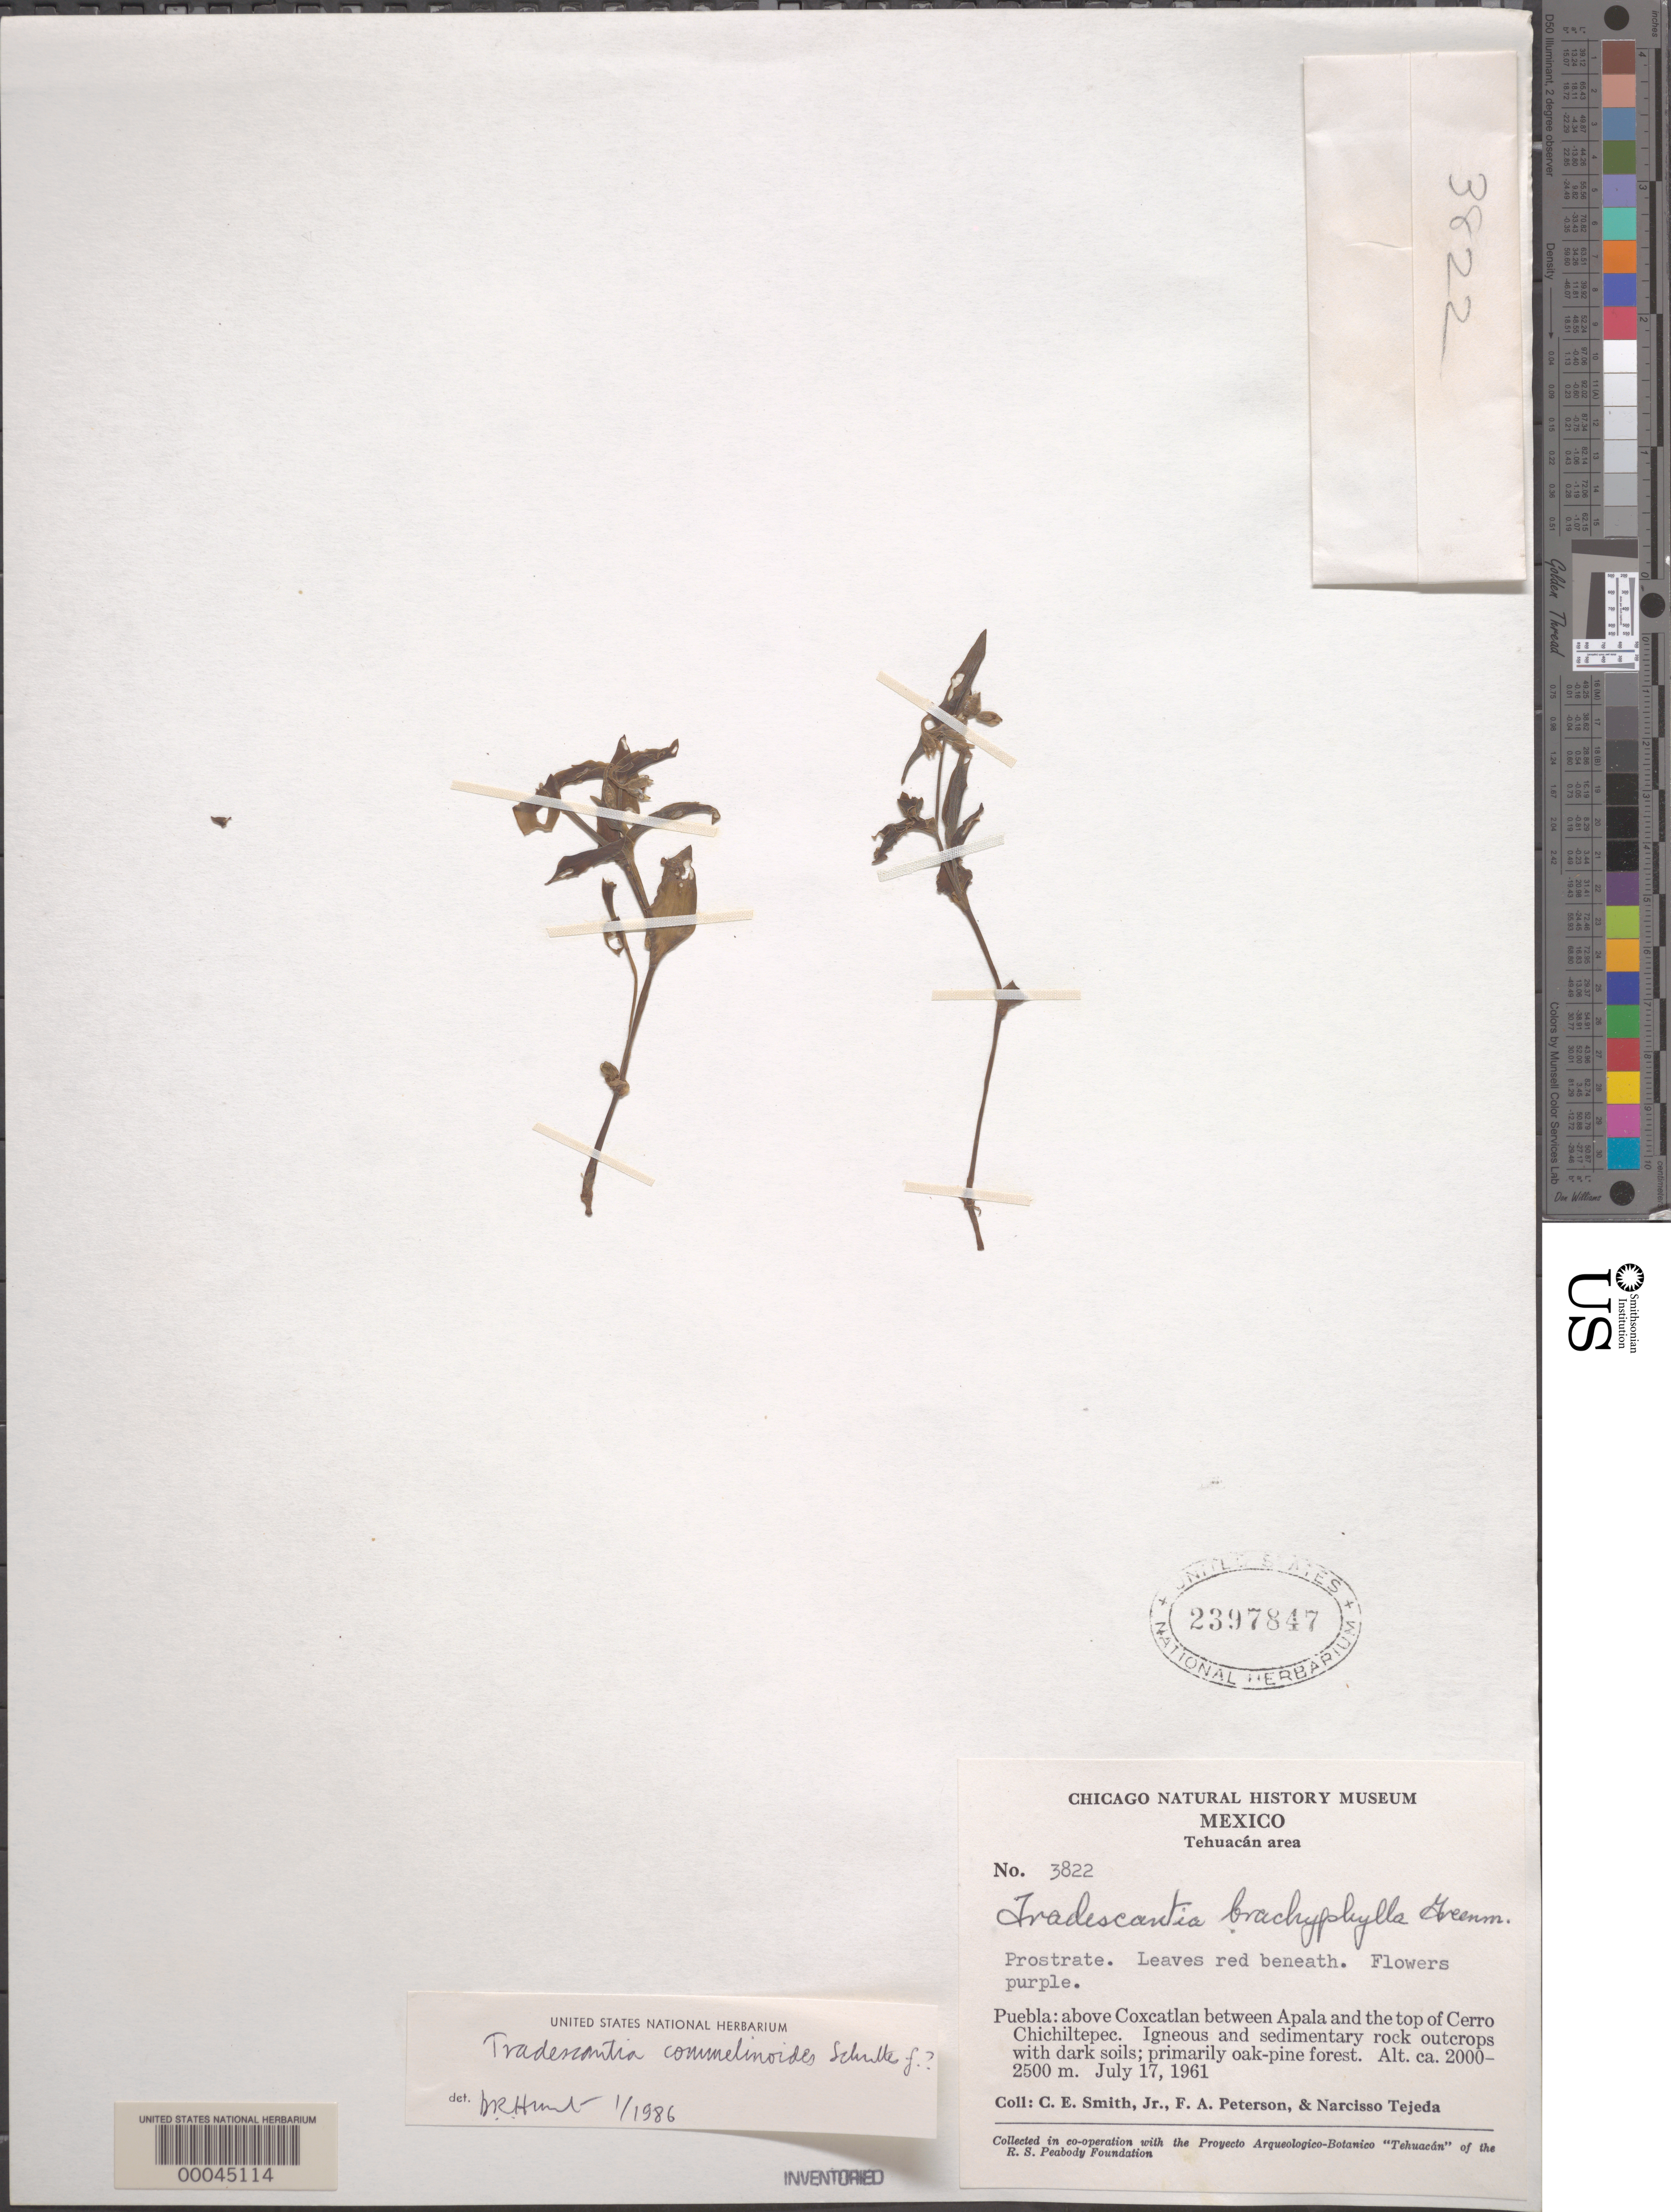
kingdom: Plantae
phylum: Tracheophyta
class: Liliopsida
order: Commelinales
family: Commelinaceae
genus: Tradescantia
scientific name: Tradescantia commelinoides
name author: Schult. & Schult. f.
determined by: Hunt, D. R.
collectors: C. E. Smith Jr.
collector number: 3822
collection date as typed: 17 Jul 1961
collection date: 1961-07-17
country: Mexico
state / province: Puebla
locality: Above Coxcatlan between Apala and top of Cerro Chichiltepec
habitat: Rock outcrop, primary oak-pine forest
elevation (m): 2000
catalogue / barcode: US 2397847